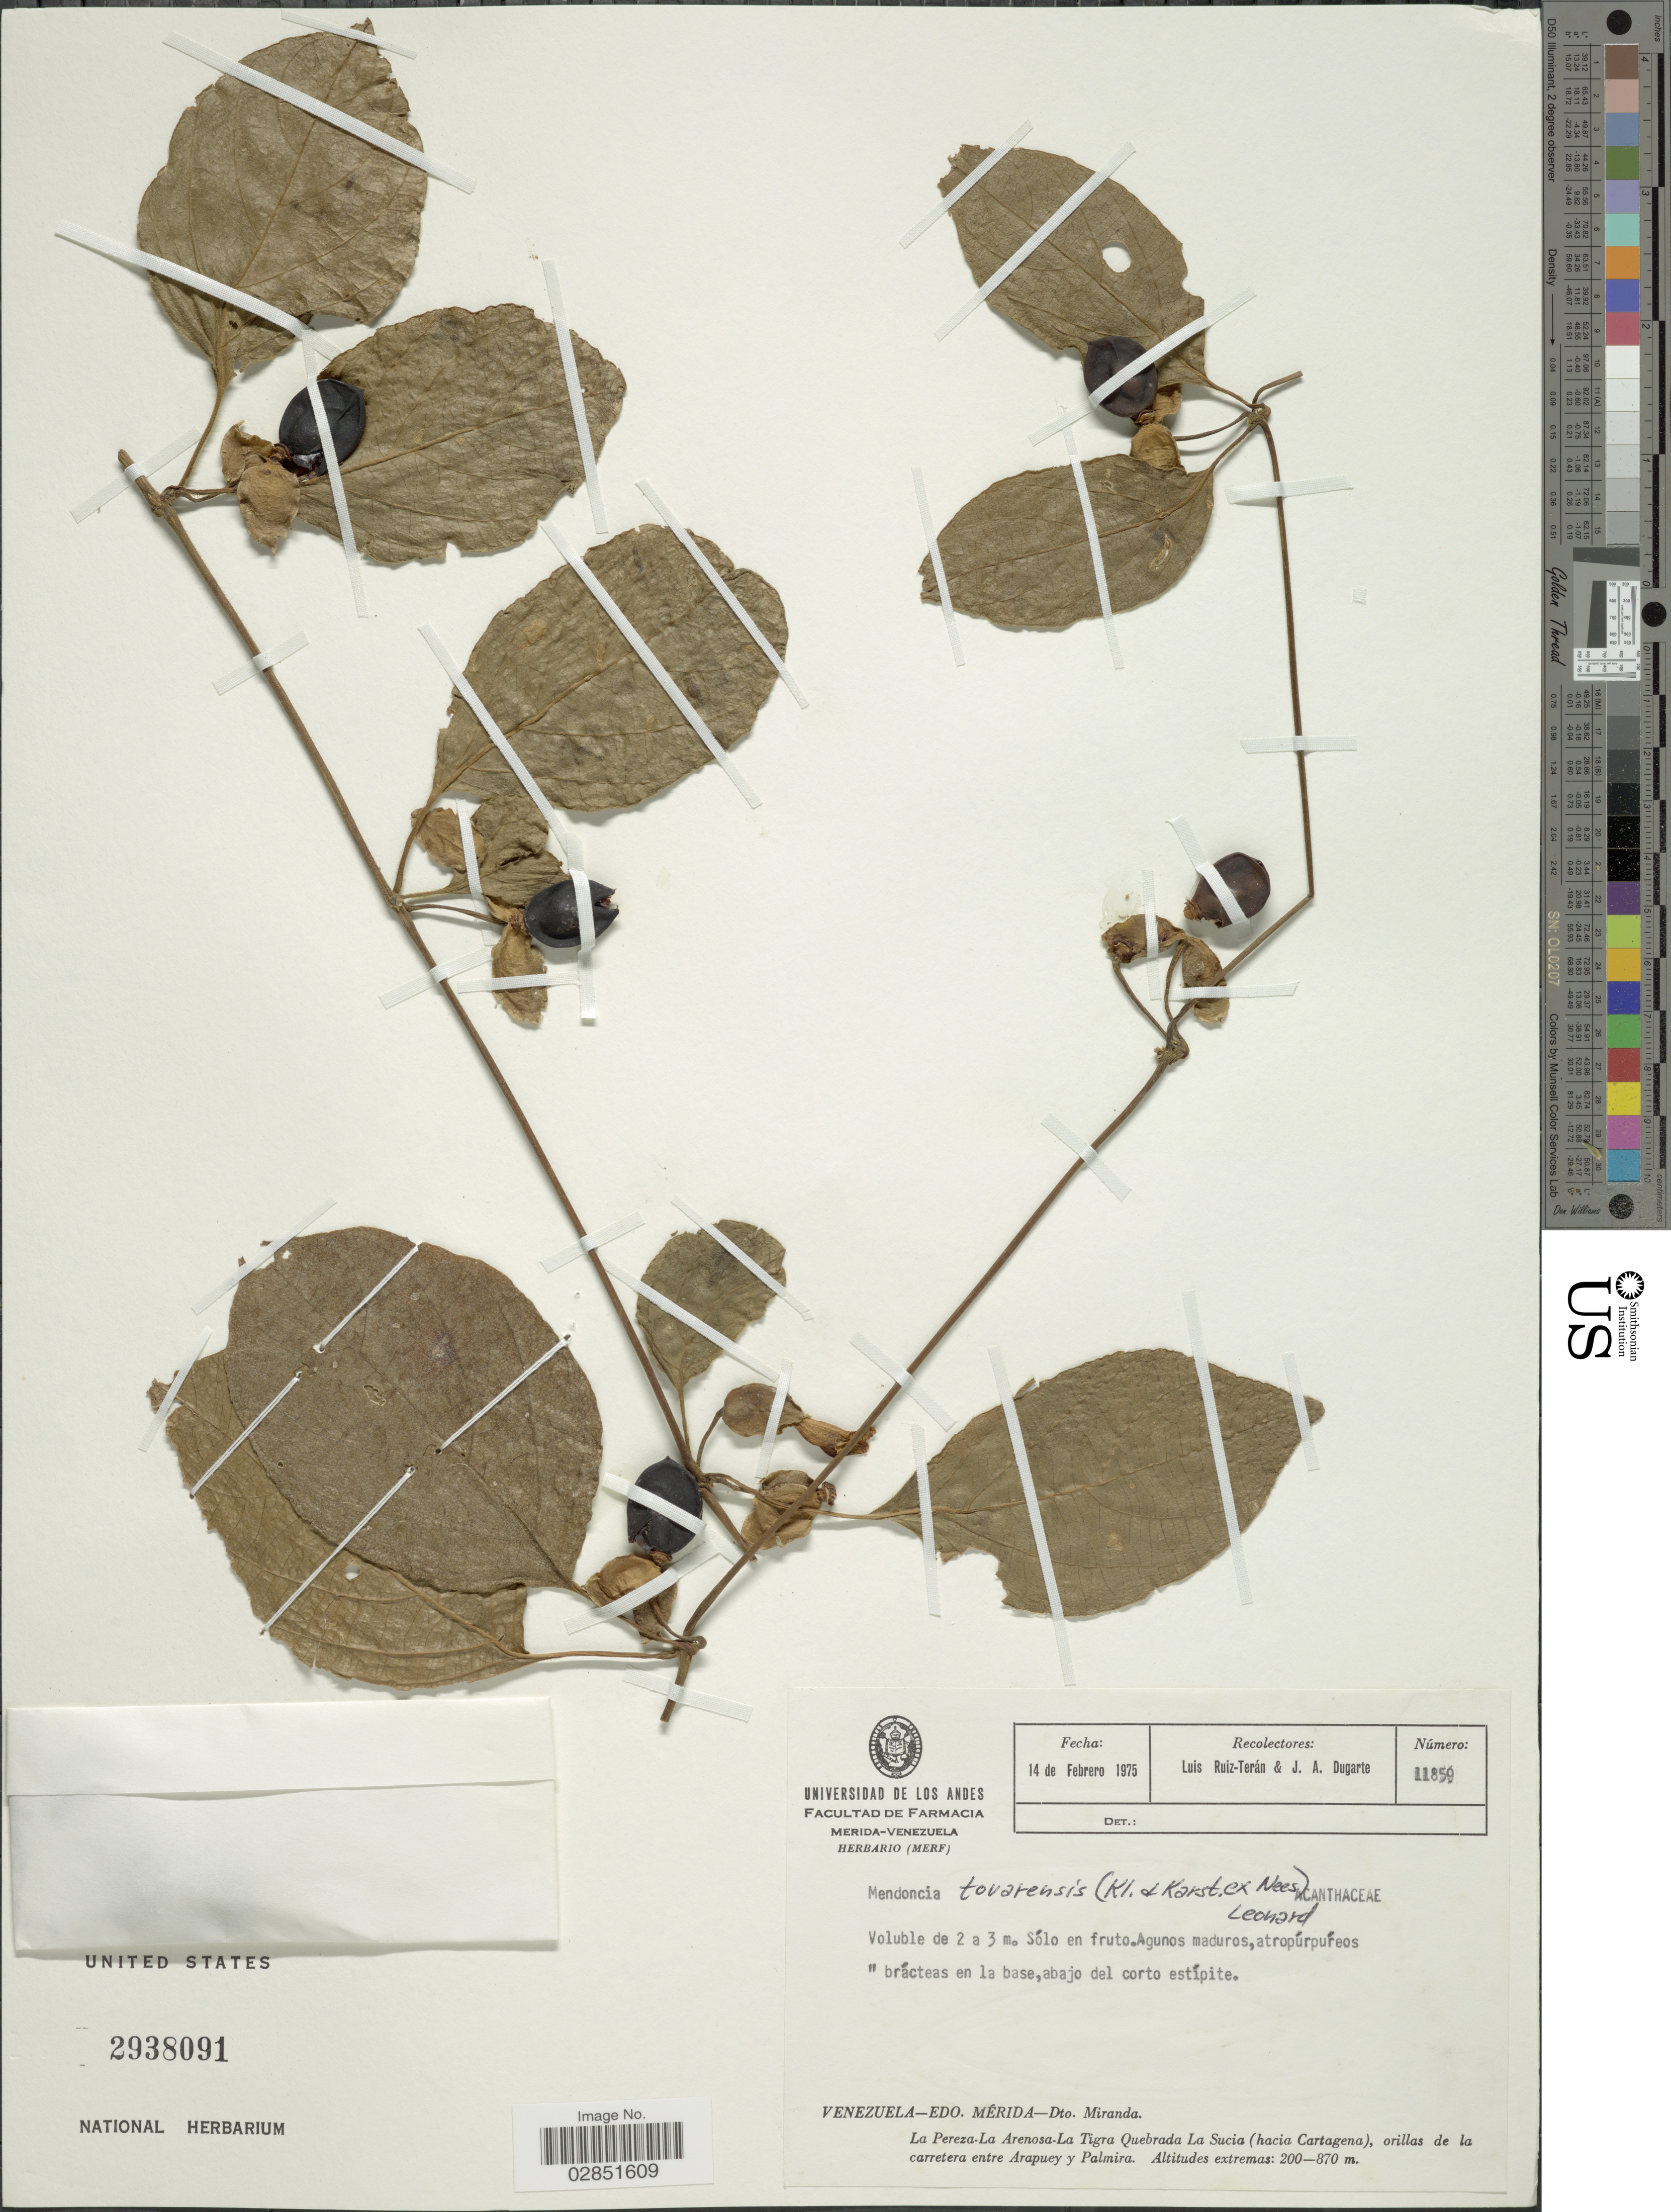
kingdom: Plantae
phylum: Tracheophyta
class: Magnoliopsida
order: Lamiales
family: Acanthaceae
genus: Mendoncia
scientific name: Mendoncia tovarensis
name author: (Klotzsch & H. Karst. ex Nees) Leonard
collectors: L. E. Ruíz-Terán & J. Dugarte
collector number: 11859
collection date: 1975-02-14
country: Venezuela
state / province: Mérida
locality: Edo. Mérida- Dto. Miranda. La Pereza-La Arenosa-La Tigra Quebrada La Sucia (hacia Cartagena), orilla de la carretera entre Arapuey y Palmira.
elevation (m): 200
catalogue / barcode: US 2938091